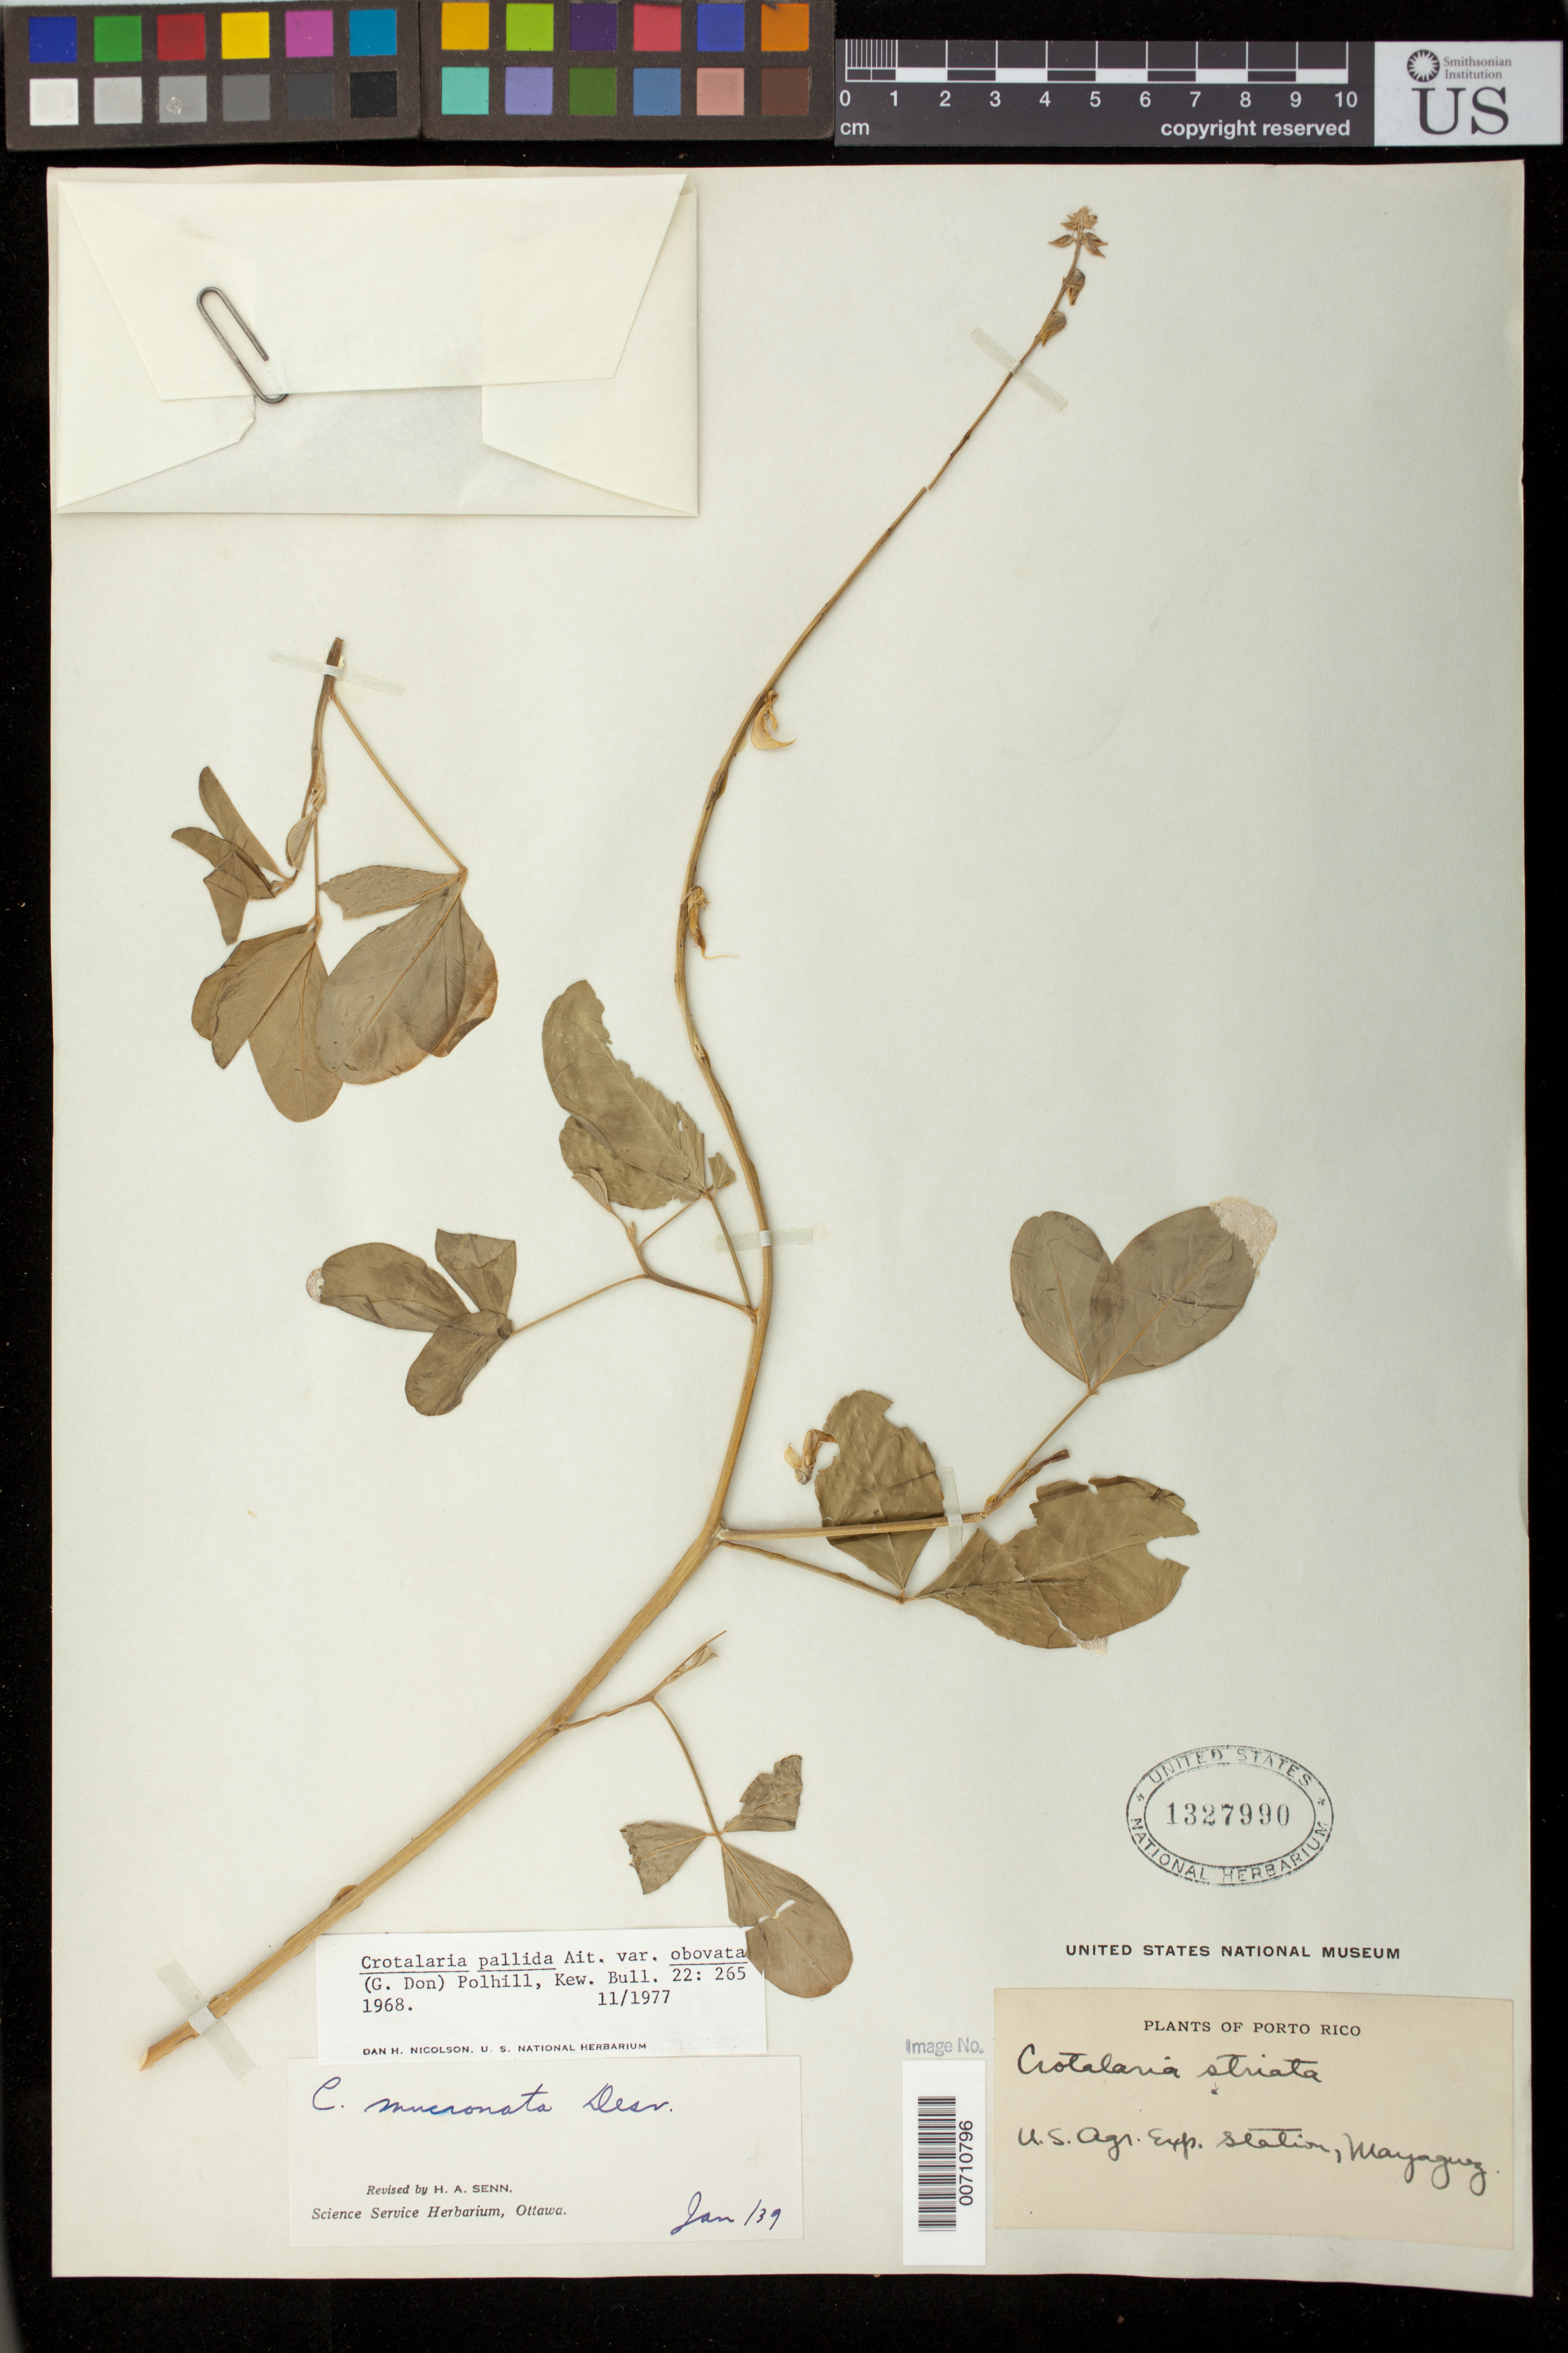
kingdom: Plantae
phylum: Tracheophyta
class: Magnoliopsida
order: Fabales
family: Fabaceae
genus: Crotalaria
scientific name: Crotalaria pallida var. obovata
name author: (G. Don) Polhill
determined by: Nicolson, Dan H.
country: Puerto Rico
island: Greater Antilles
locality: US Agr. Exp. Station, Mayaguez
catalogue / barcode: US 1327990